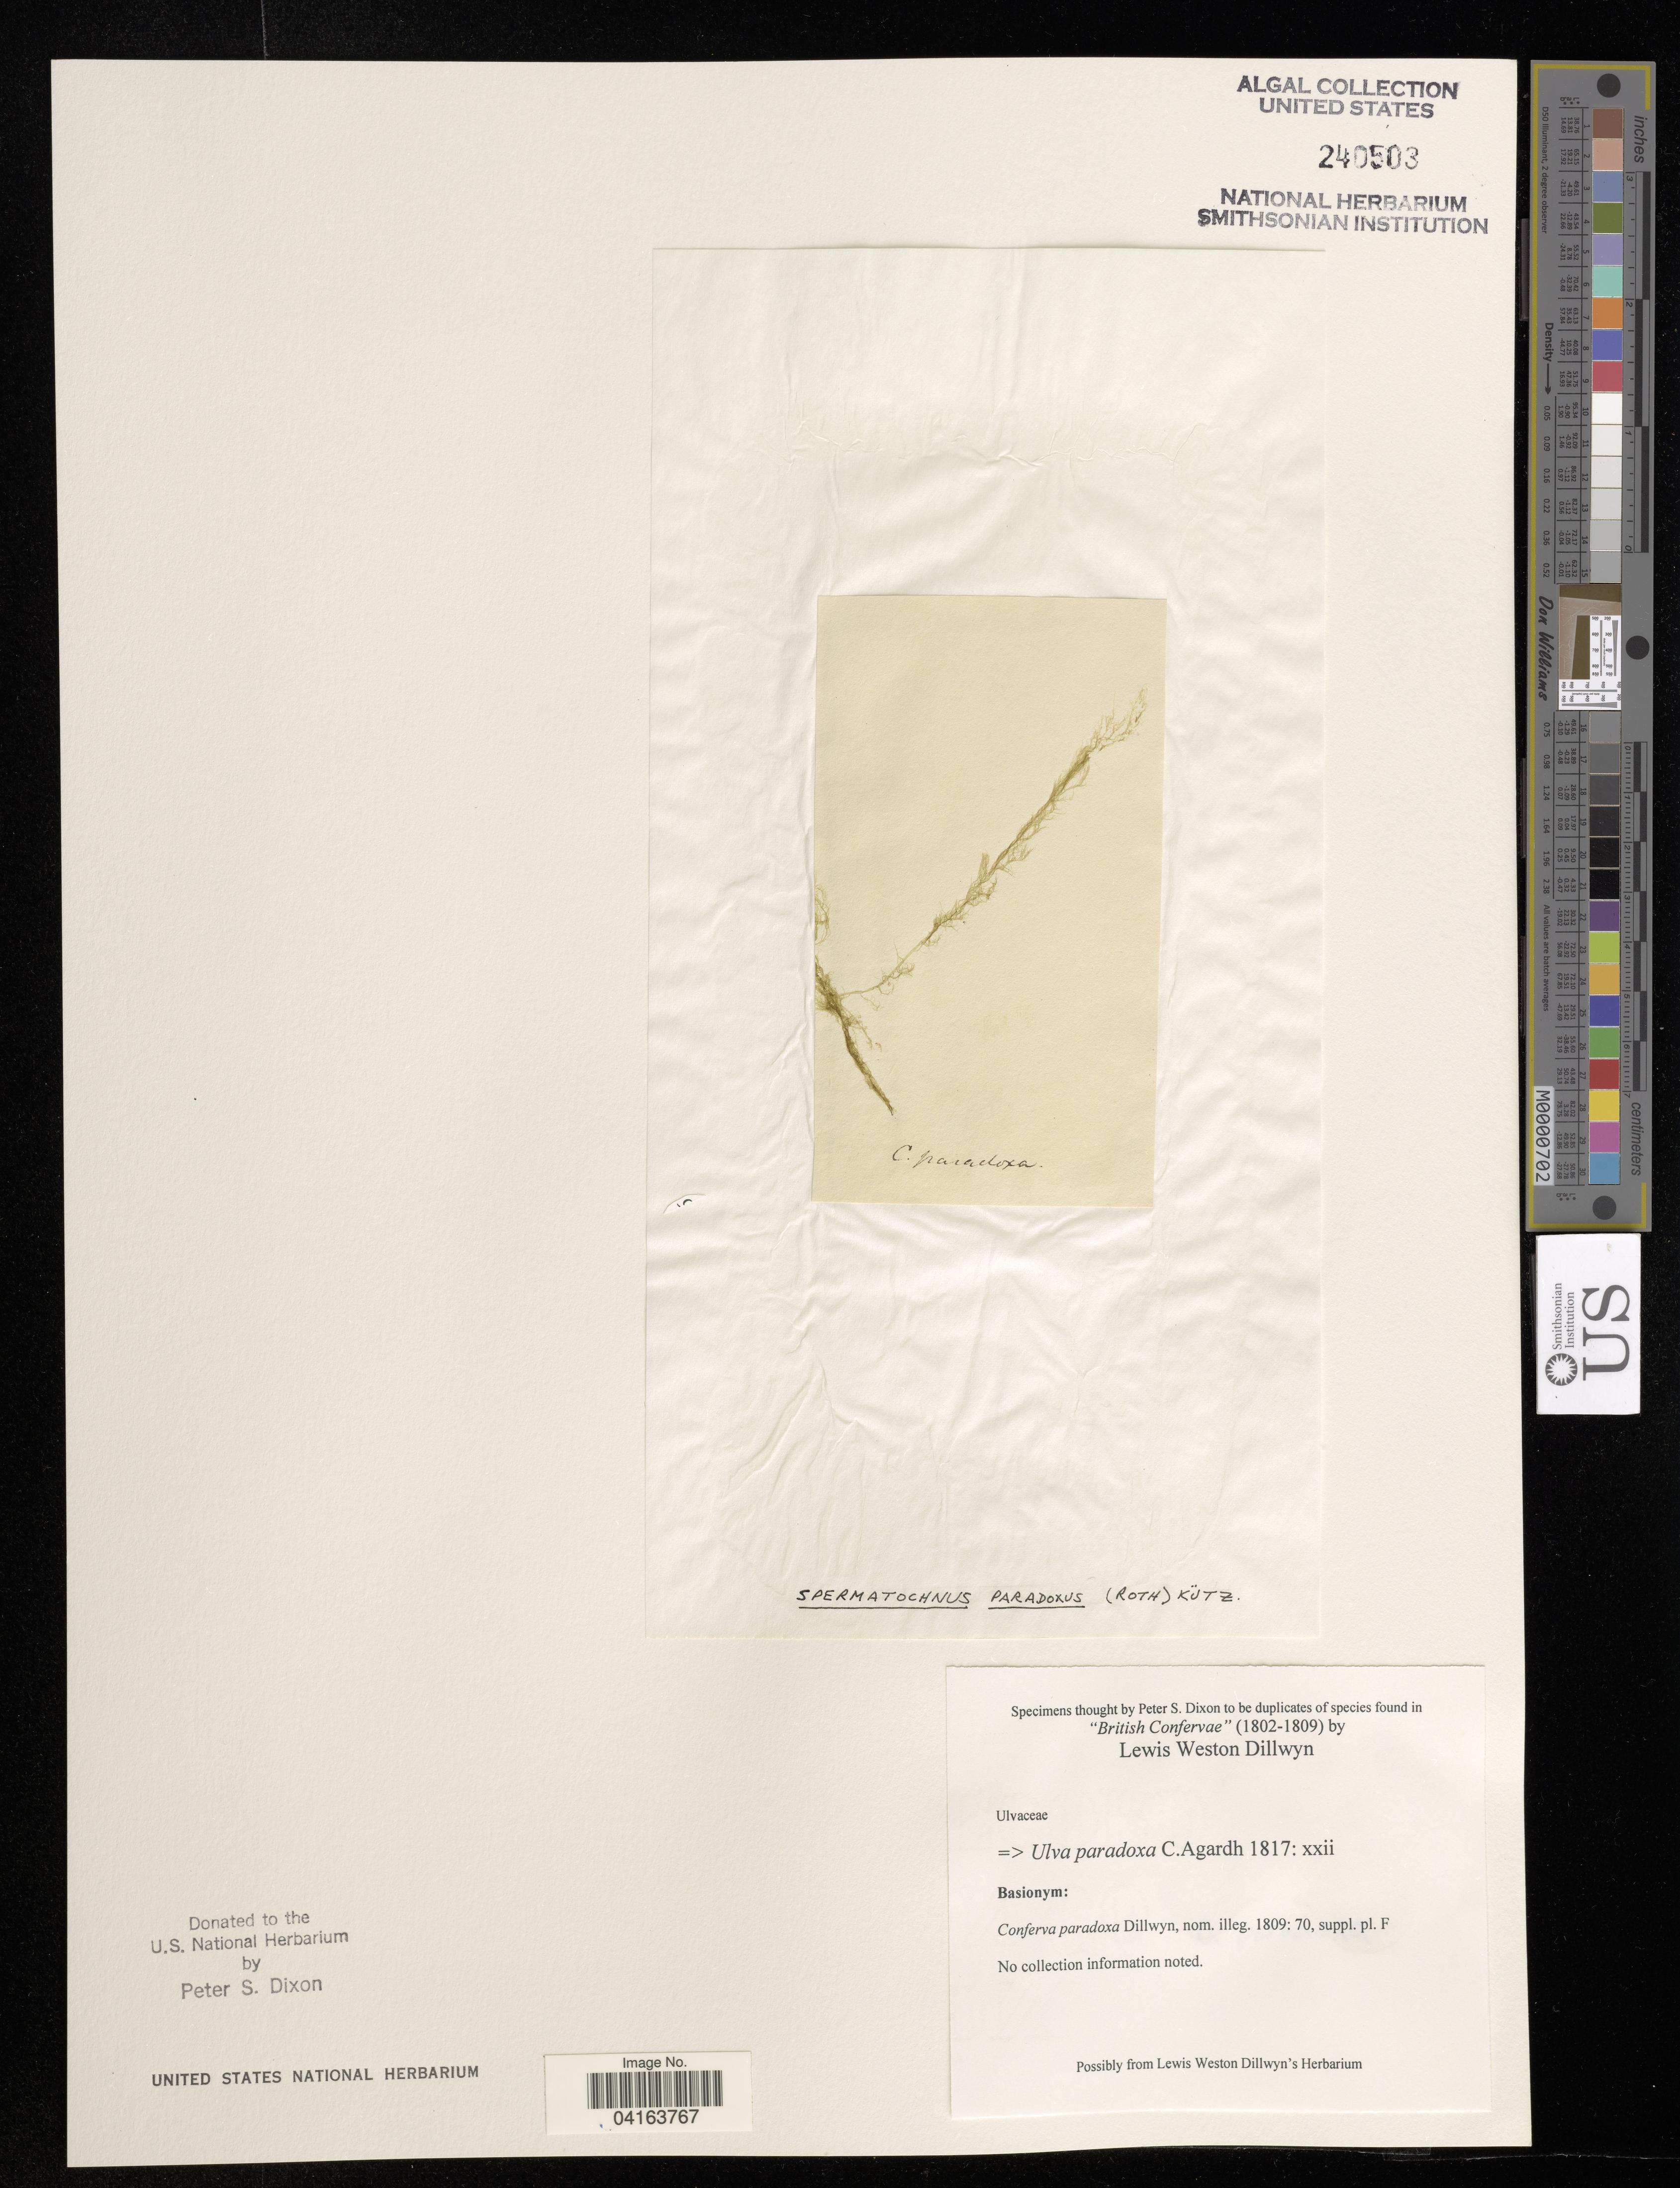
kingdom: Chromista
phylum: Ochrophyta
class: Phaeophyceae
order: Ectocarpales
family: Chordariaceae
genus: Spermatochnus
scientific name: Spermatochnus paradoxus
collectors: P. S. Dixon & L. W. Dillwyn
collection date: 1802/1809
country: United Kingdom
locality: British Confervae.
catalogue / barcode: US 240503